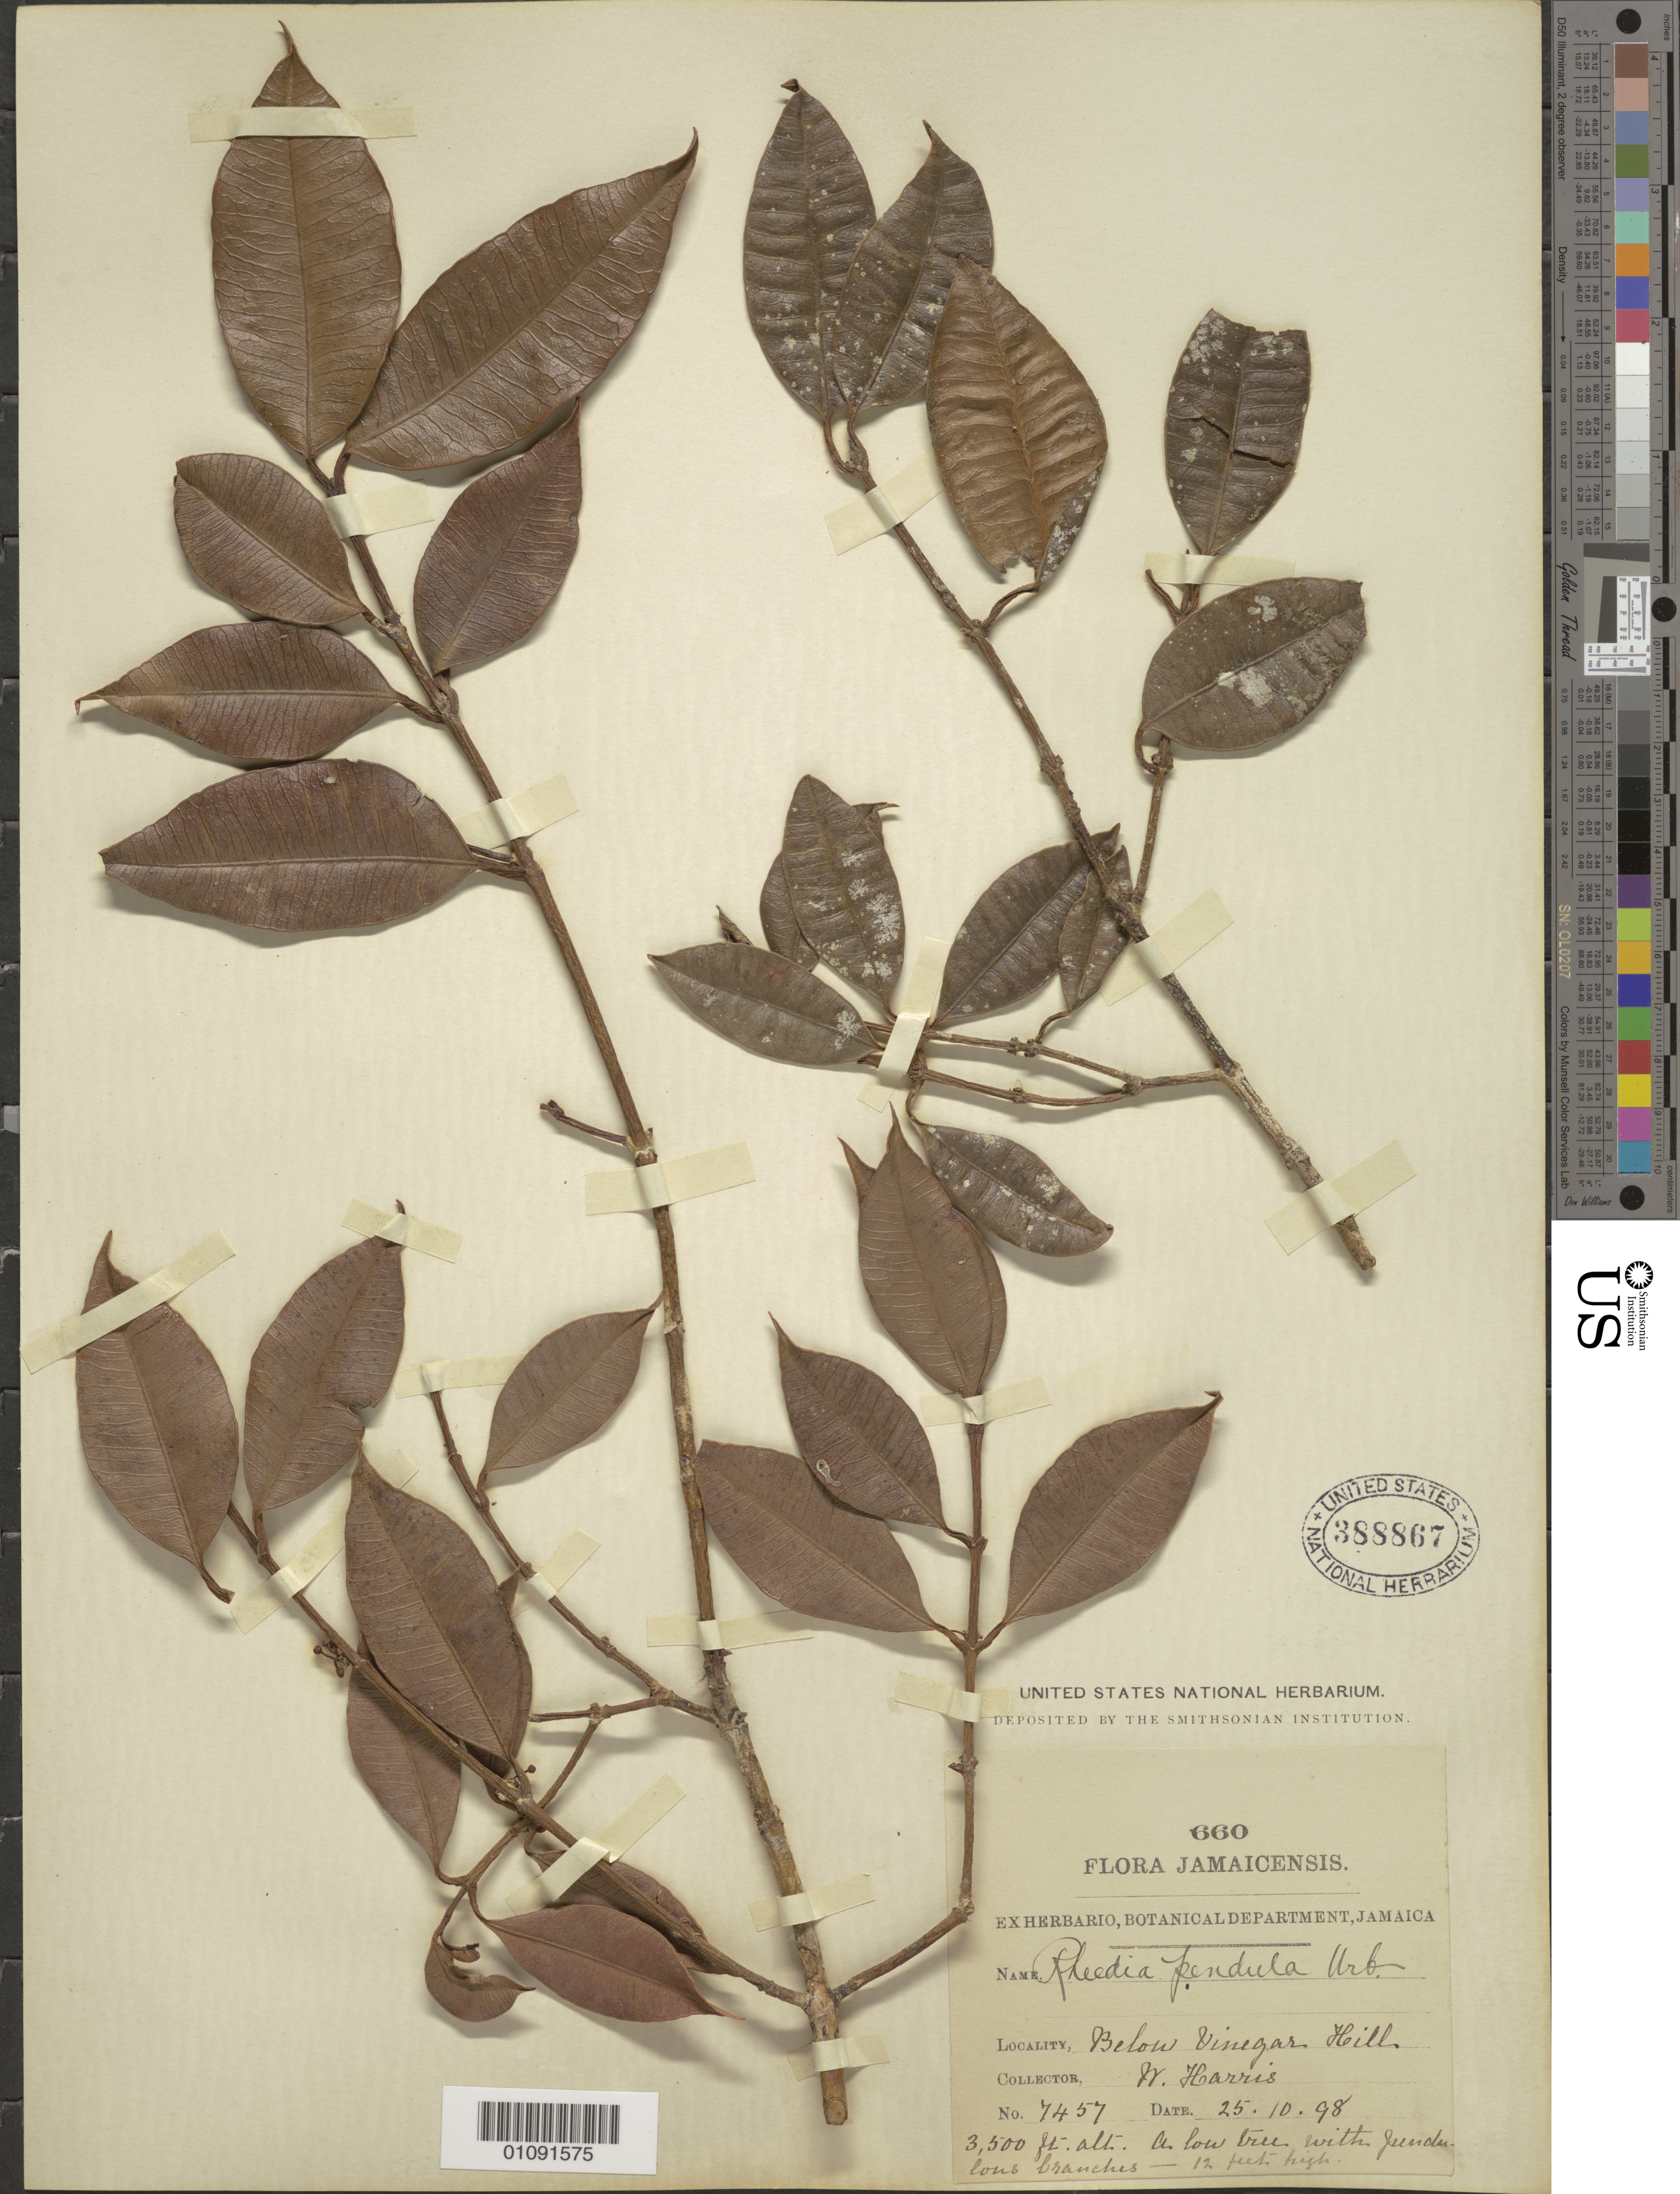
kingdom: Plantae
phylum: Tracheophyta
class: Magnoliopsida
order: Malpighiales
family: Clusiaceae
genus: Garcinia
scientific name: Garcinia decussata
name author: C.D. Adams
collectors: W. Harris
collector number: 7457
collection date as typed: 25 Oct 1898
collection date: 1898-10-25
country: Jamaica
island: Jamaica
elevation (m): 1067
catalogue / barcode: US 388867